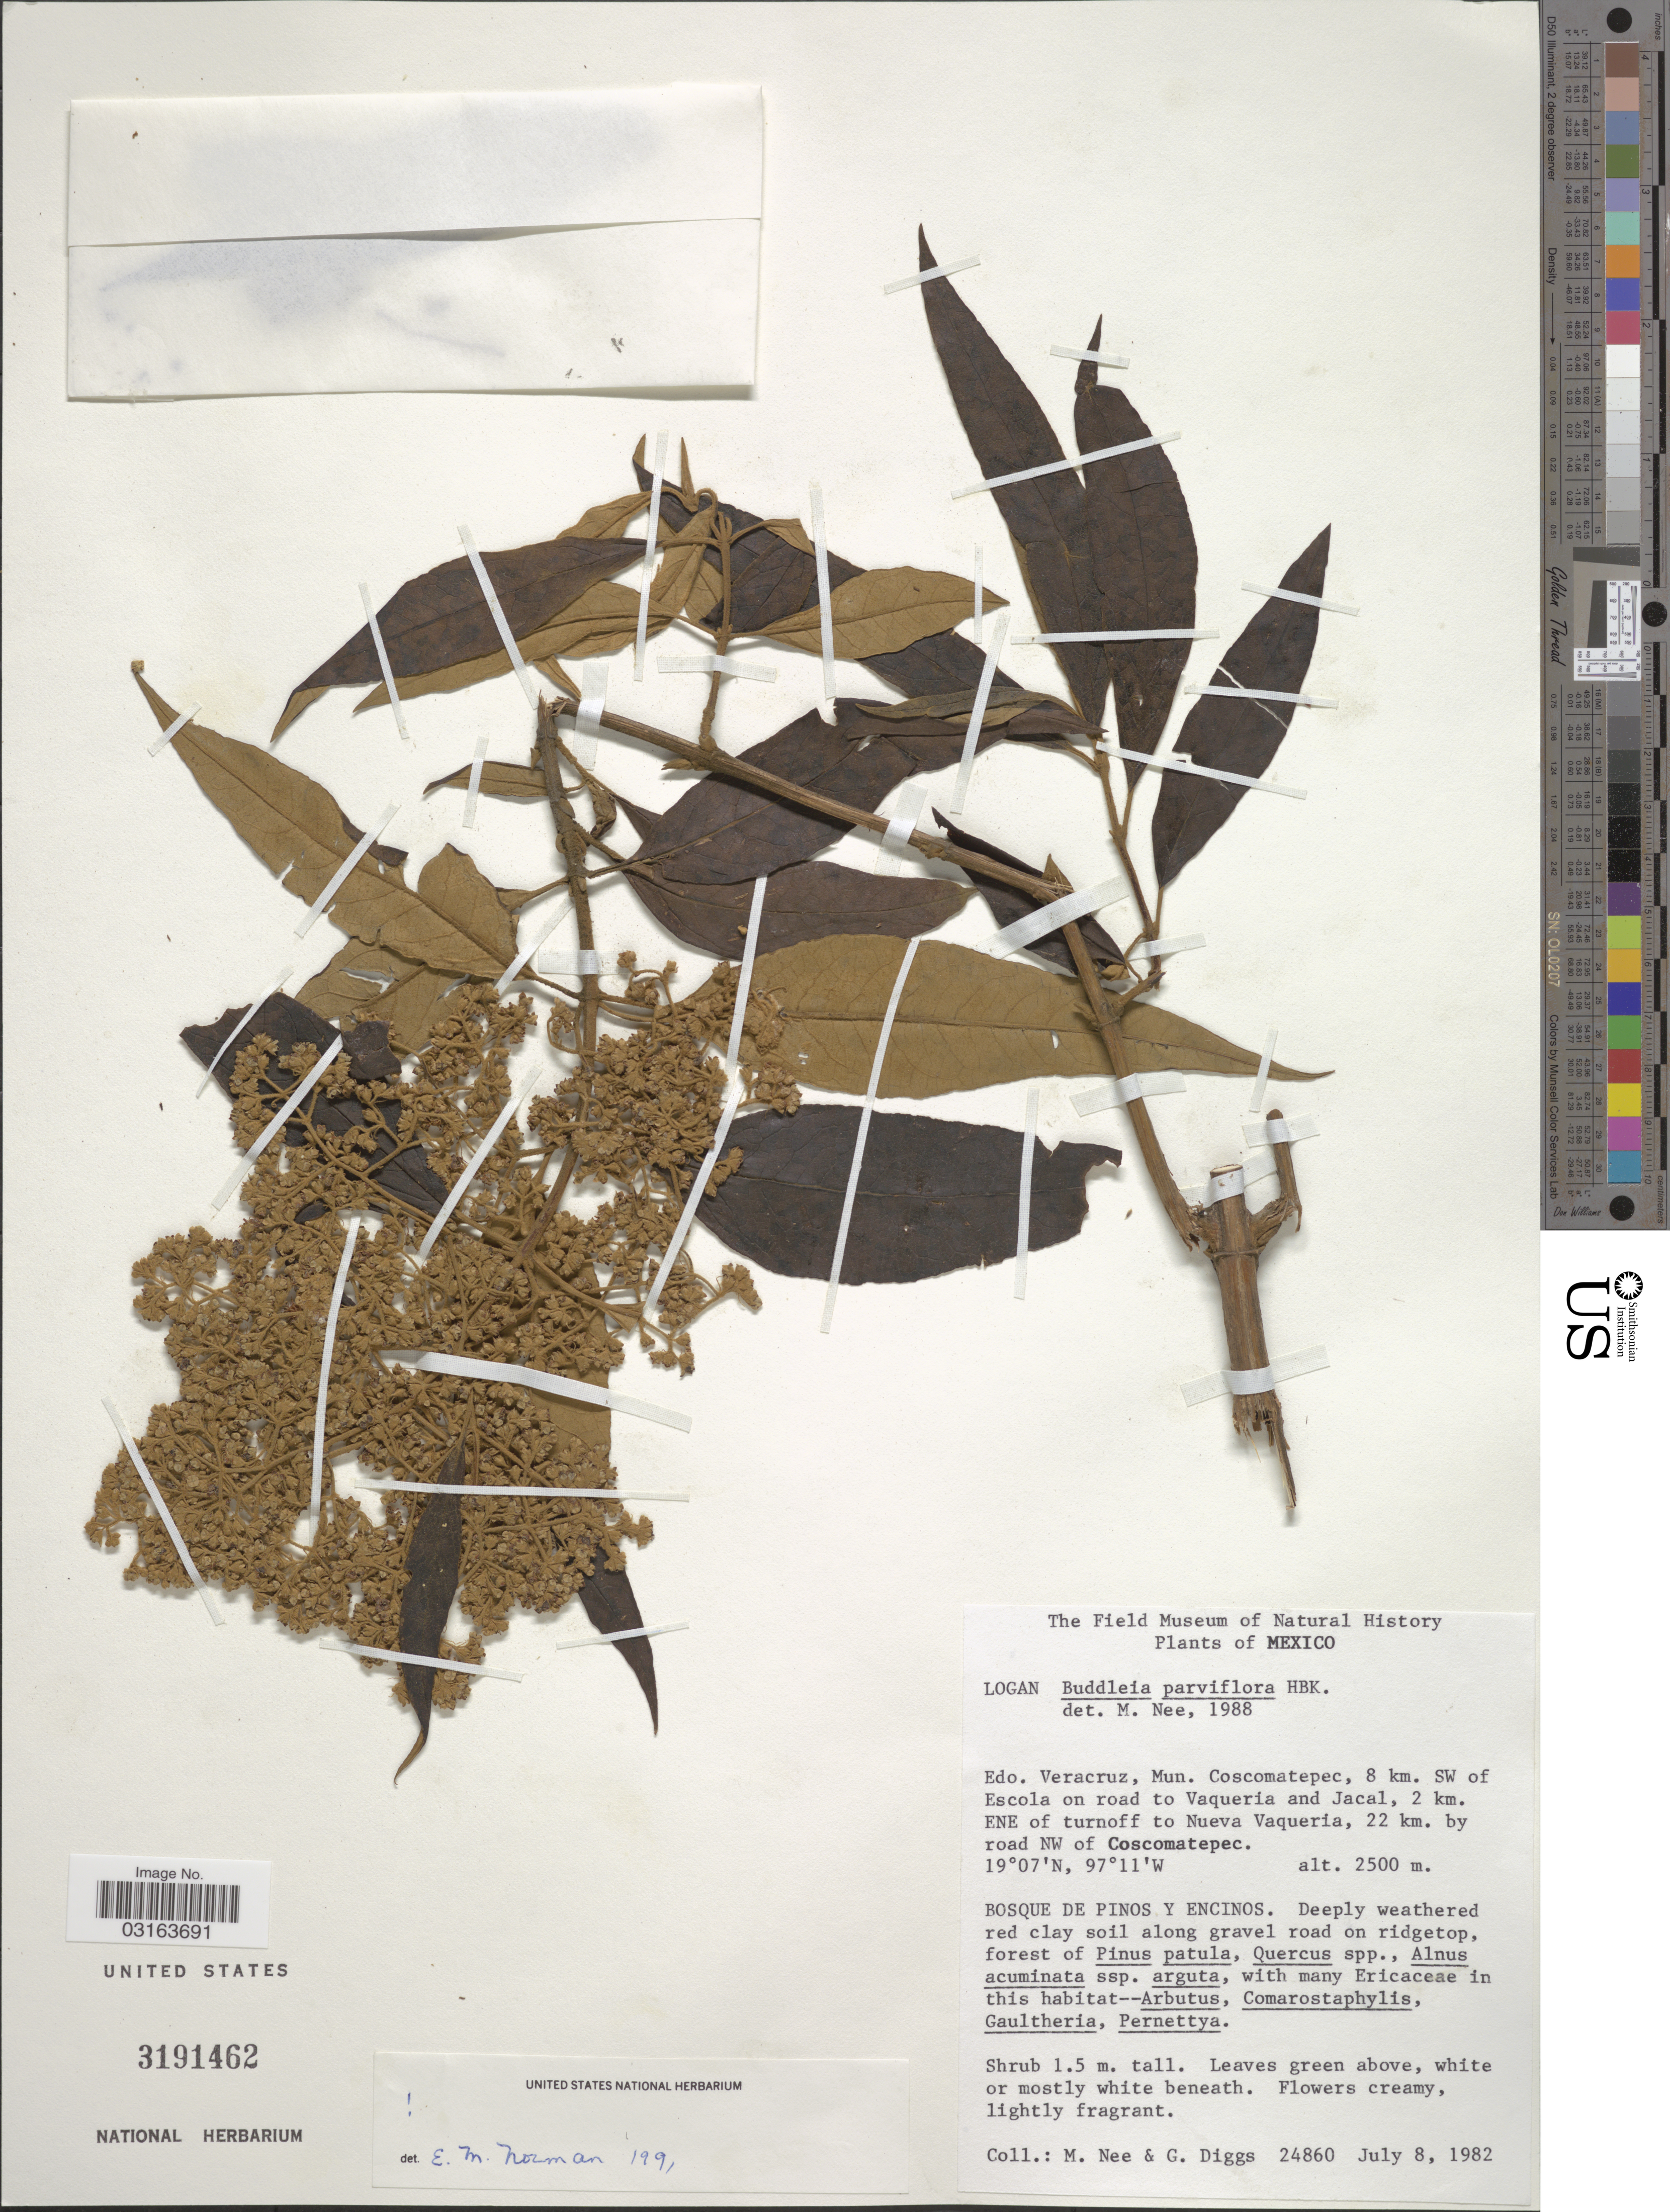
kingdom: Plantae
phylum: Tracheophyta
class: Magnoliopsida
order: Lamiales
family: Scrophulariaceae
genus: Buddleja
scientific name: Buddleja parviflora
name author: Kunth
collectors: M. Nee & G. Diggs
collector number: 24860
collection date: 1982-07-08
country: Mexico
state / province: Veracruz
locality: Edo. Veracruz, Mun. Coscomatepec, 8 km. SW of Escola on road to Vaqueria and Jacal, 2 km. ENE of turnoff to Nueva Vaqueria, 22 km. by road NW of Coscomatepec. Bosque de Pinos y Encinos.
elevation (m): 2500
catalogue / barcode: US 3191462